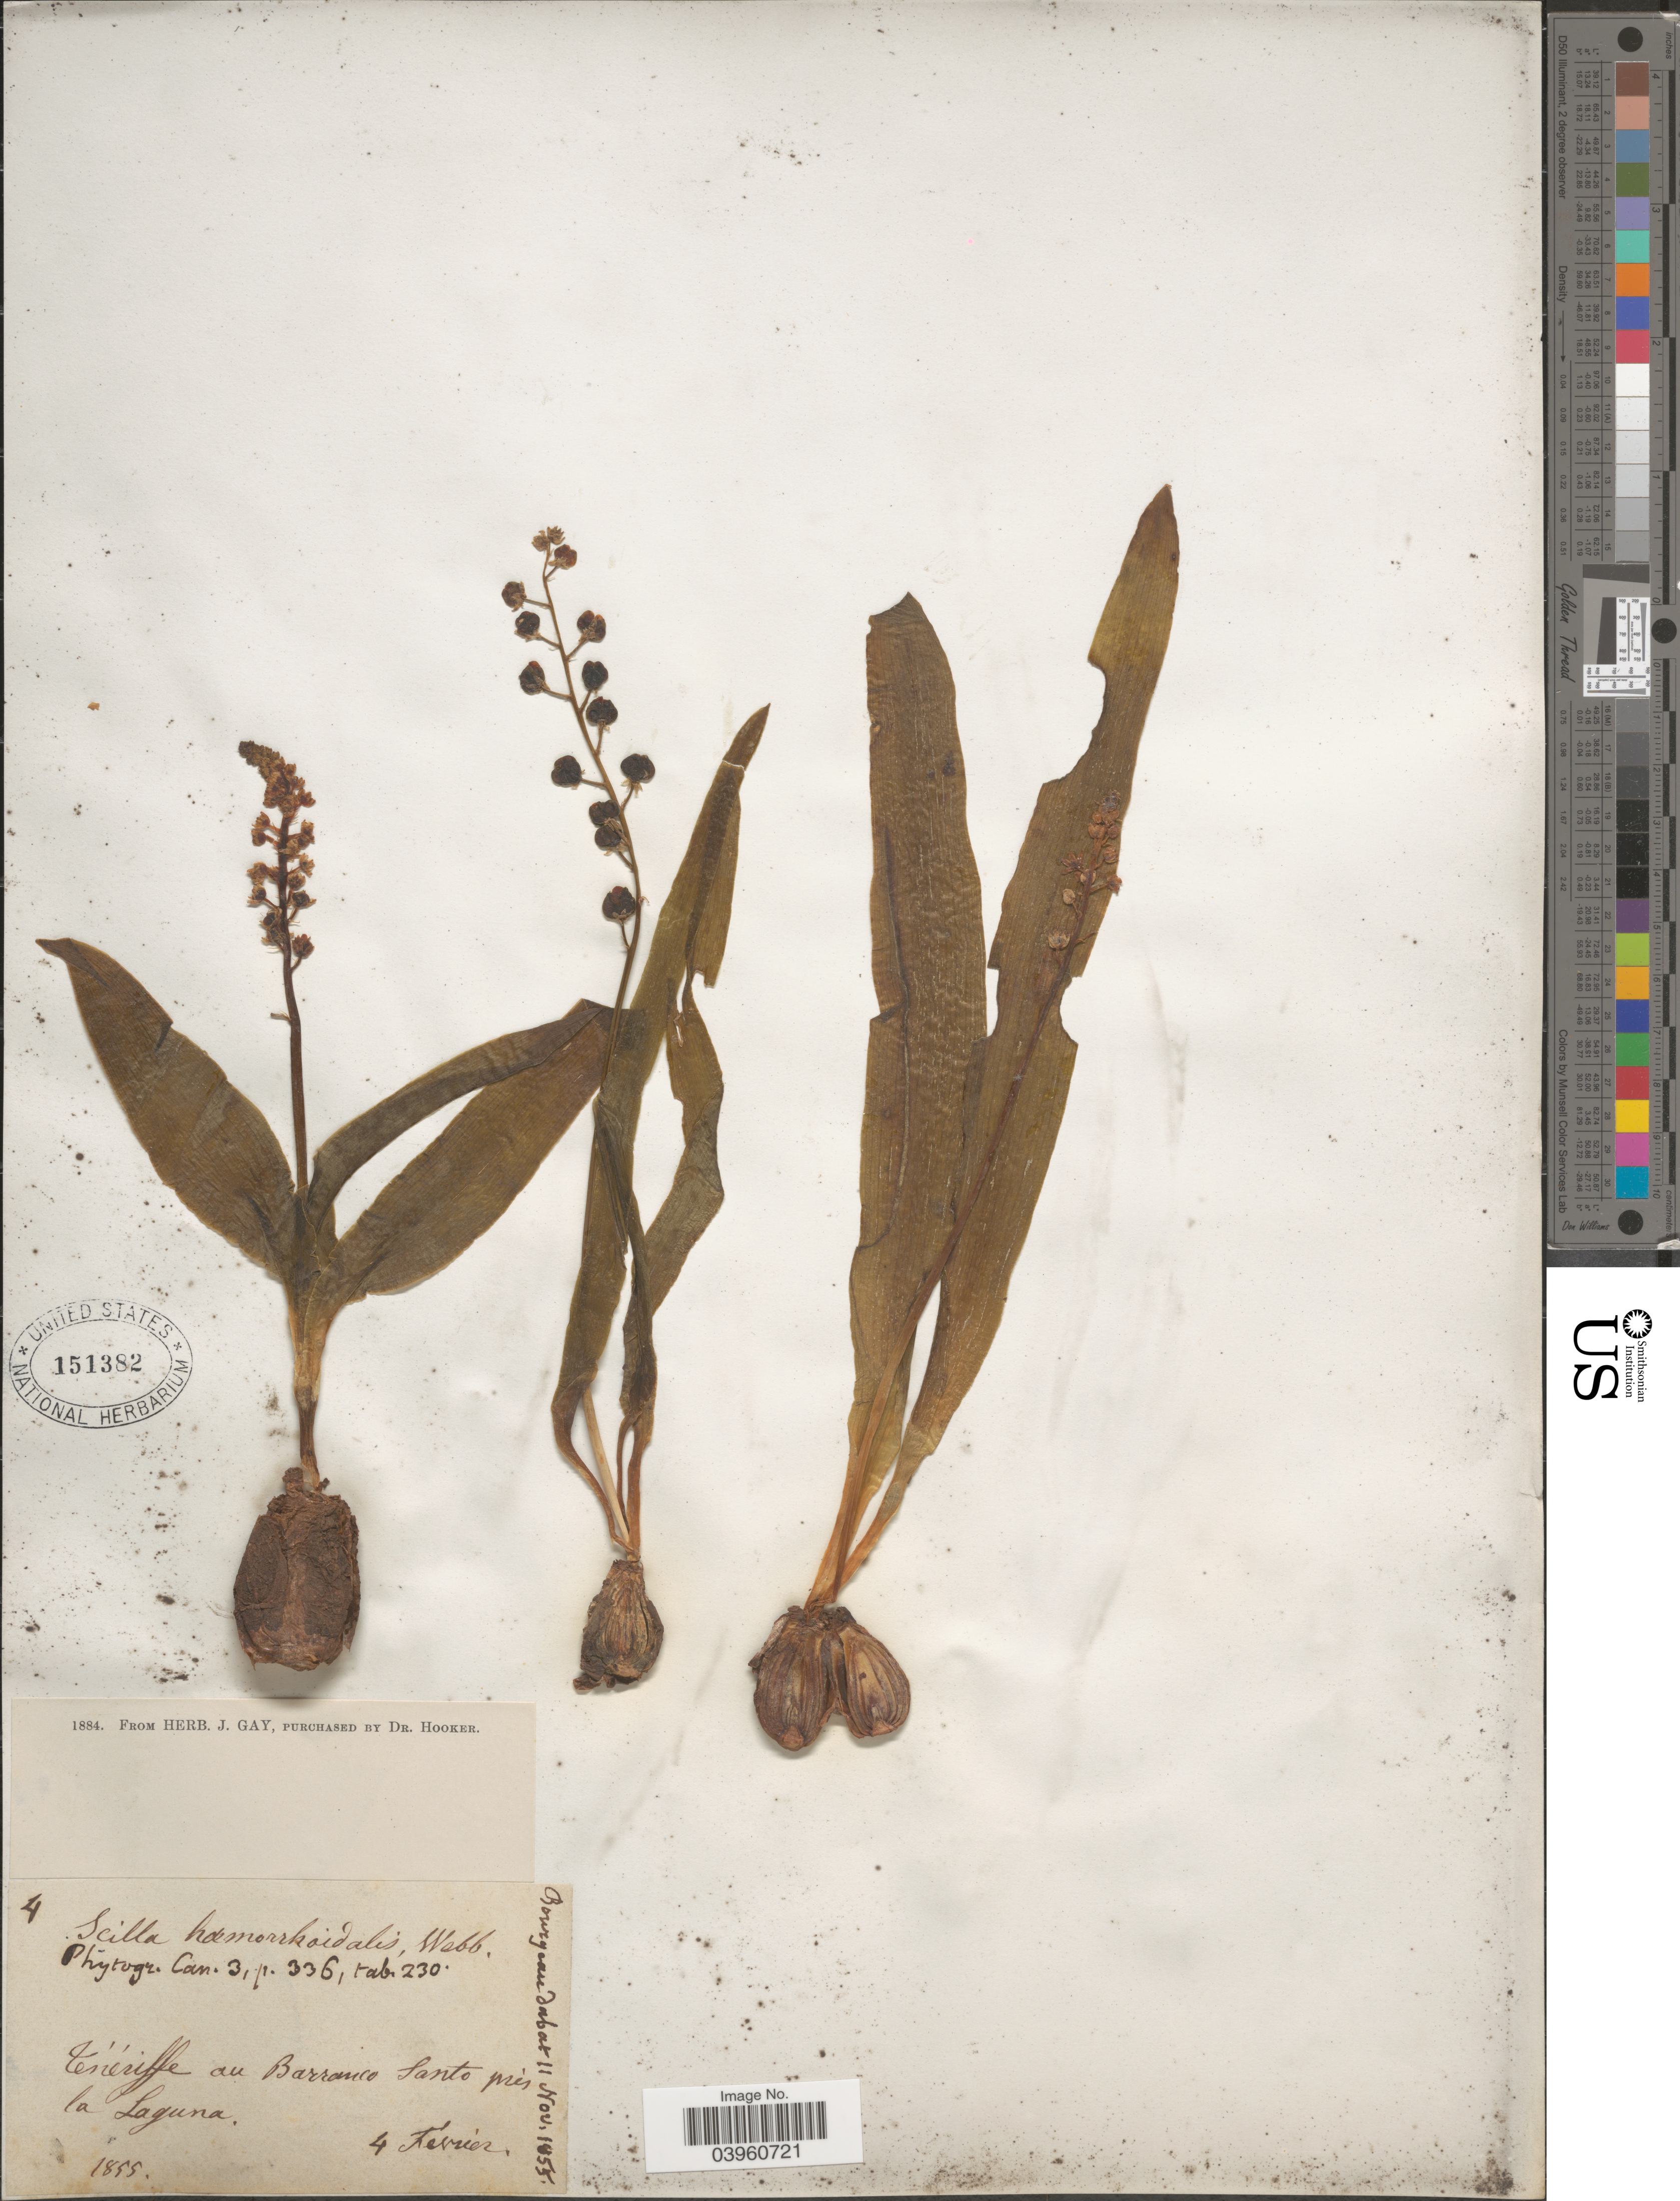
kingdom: Plantae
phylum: Tracheophyta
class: Liliopsida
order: Asparagales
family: Asparagaceae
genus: Scilla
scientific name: Scilla haemorrhoidalis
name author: Webb & Berthel.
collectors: -. Bourgeau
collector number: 4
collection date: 1855-02-04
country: Spain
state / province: Canarias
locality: Tenériffe au Barranco Santo prés la Laguna.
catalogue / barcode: US 151382